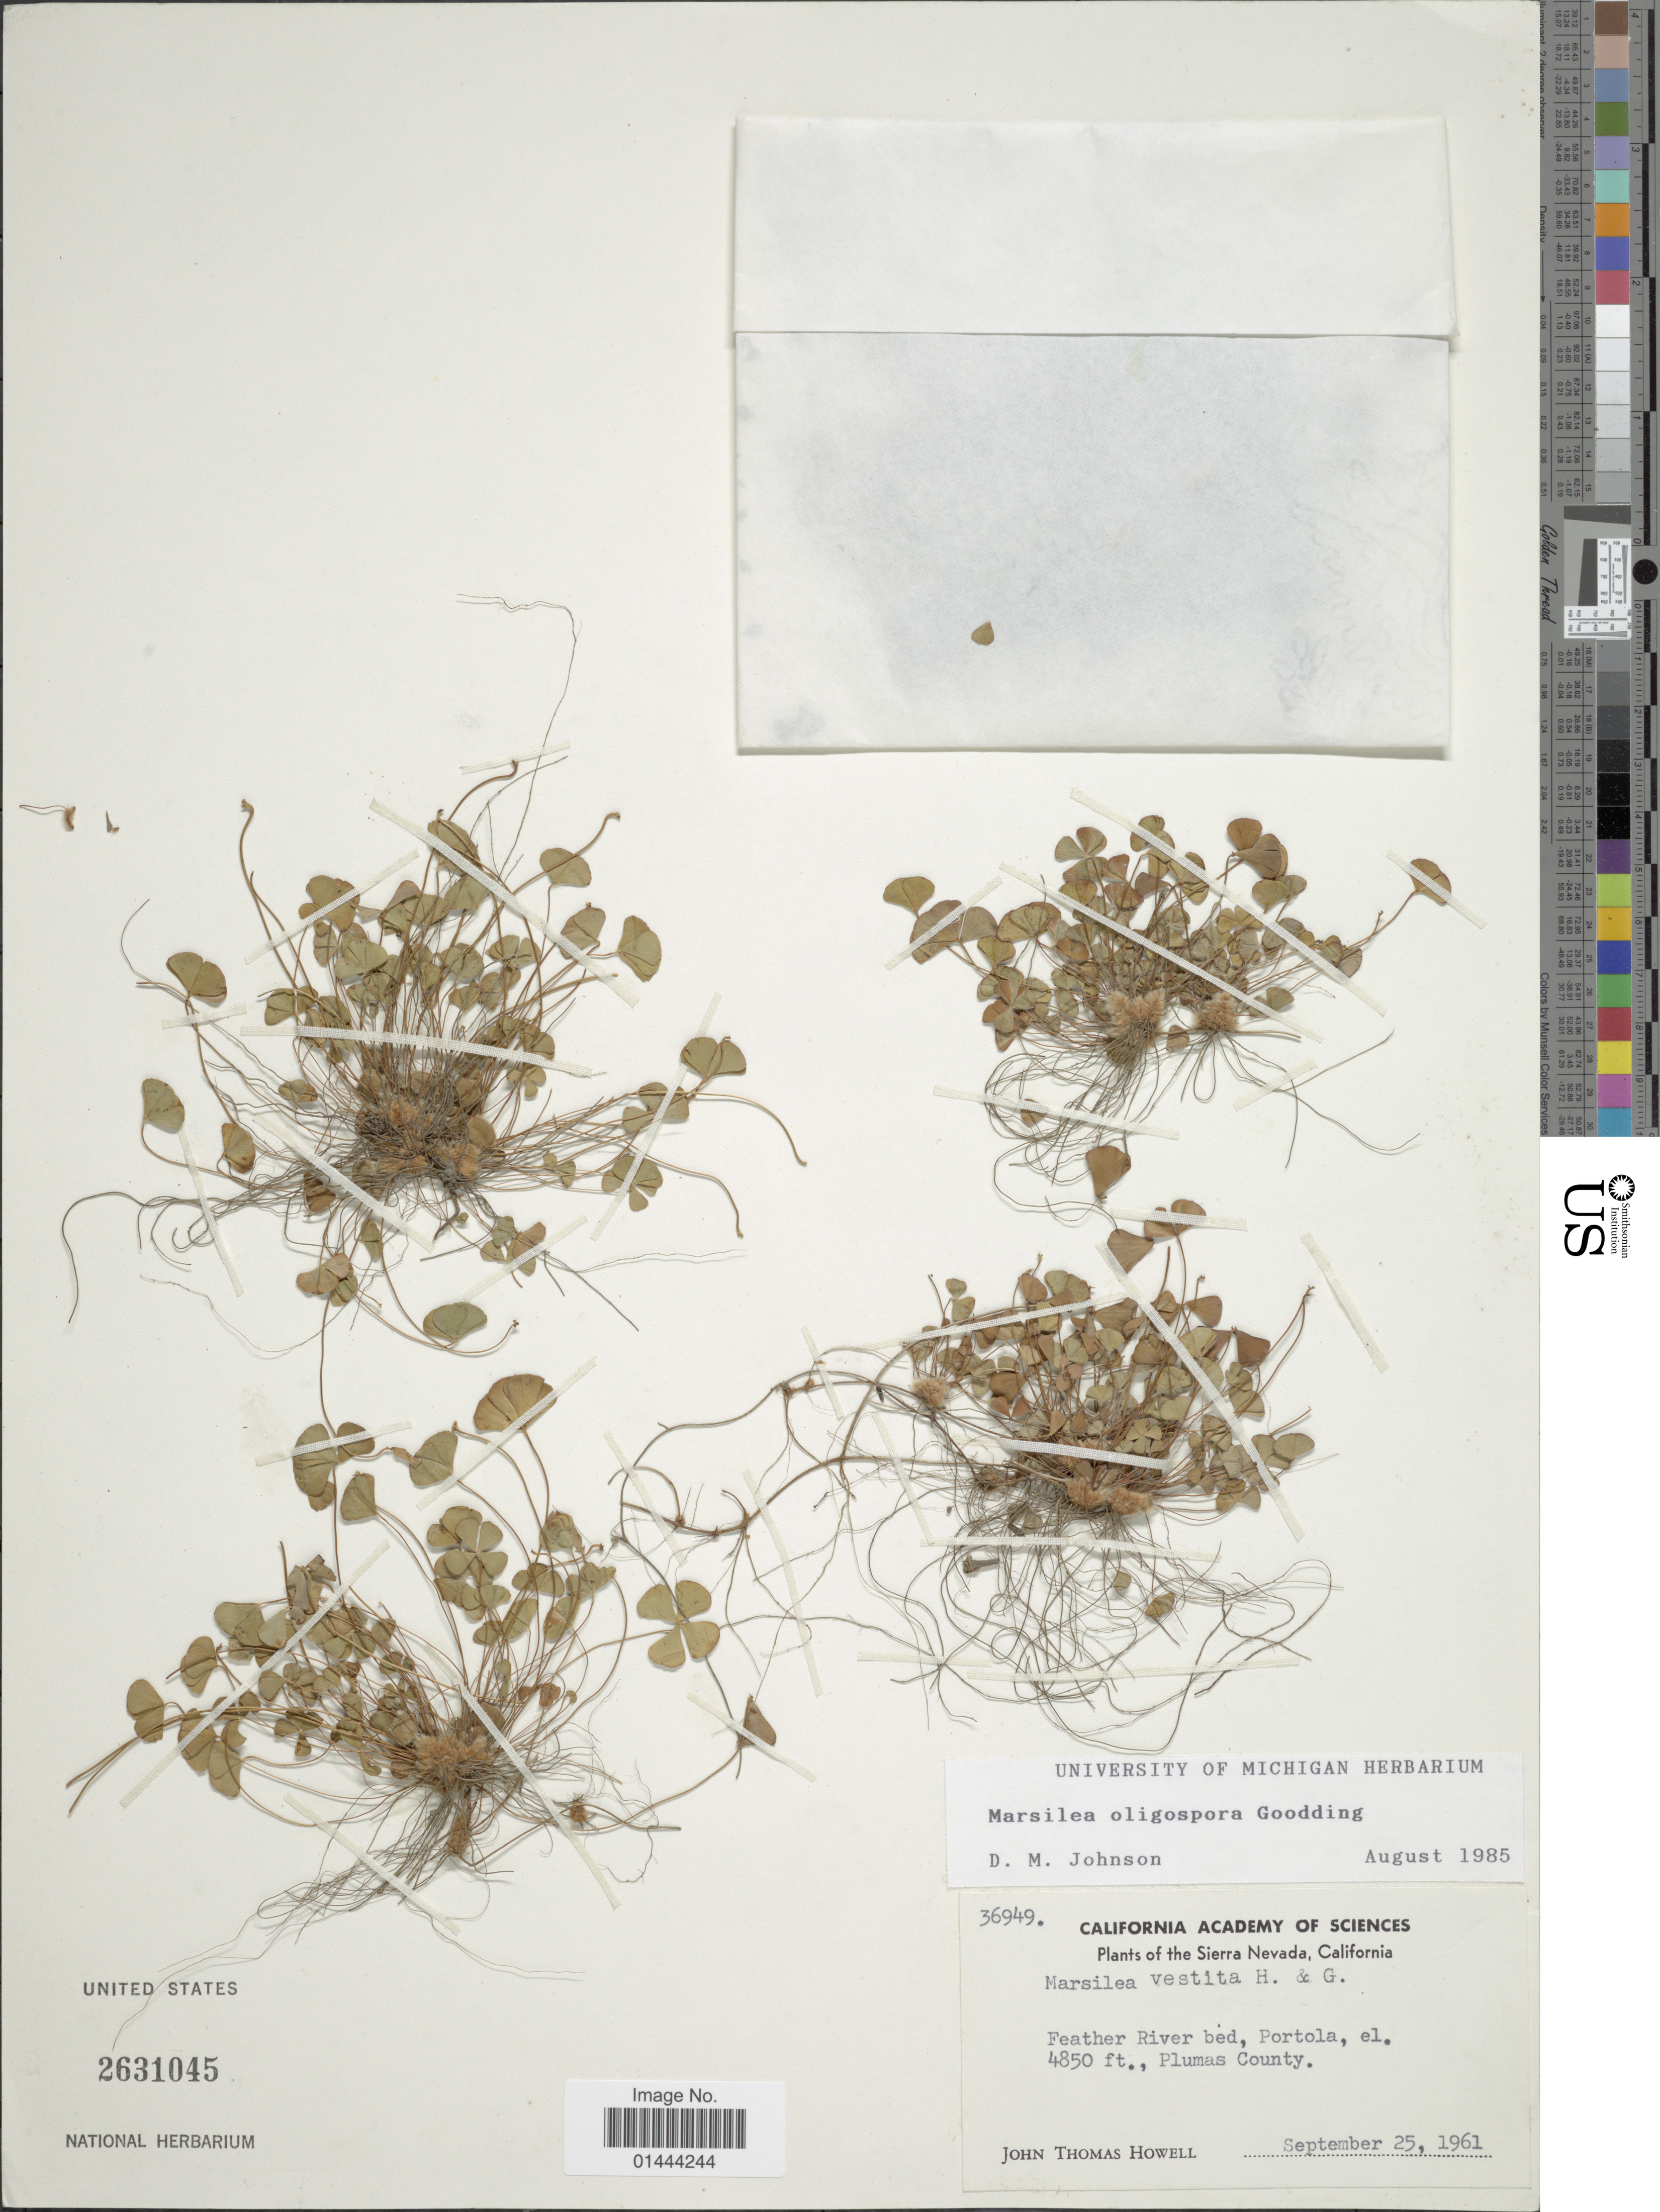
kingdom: Plantae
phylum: Tracheophyta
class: Polypodiopsida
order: Salviniales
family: Marsileaceae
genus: Marsilea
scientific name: Marsilea oligospora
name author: Goodd.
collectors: J. T. Howell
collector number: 36949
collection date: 1961-09-25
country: United States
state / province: California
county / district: Plumas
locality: Sierra Nevada, Feather River bed, Portola, Plumas County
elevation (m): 1478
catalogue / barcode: US 2631045